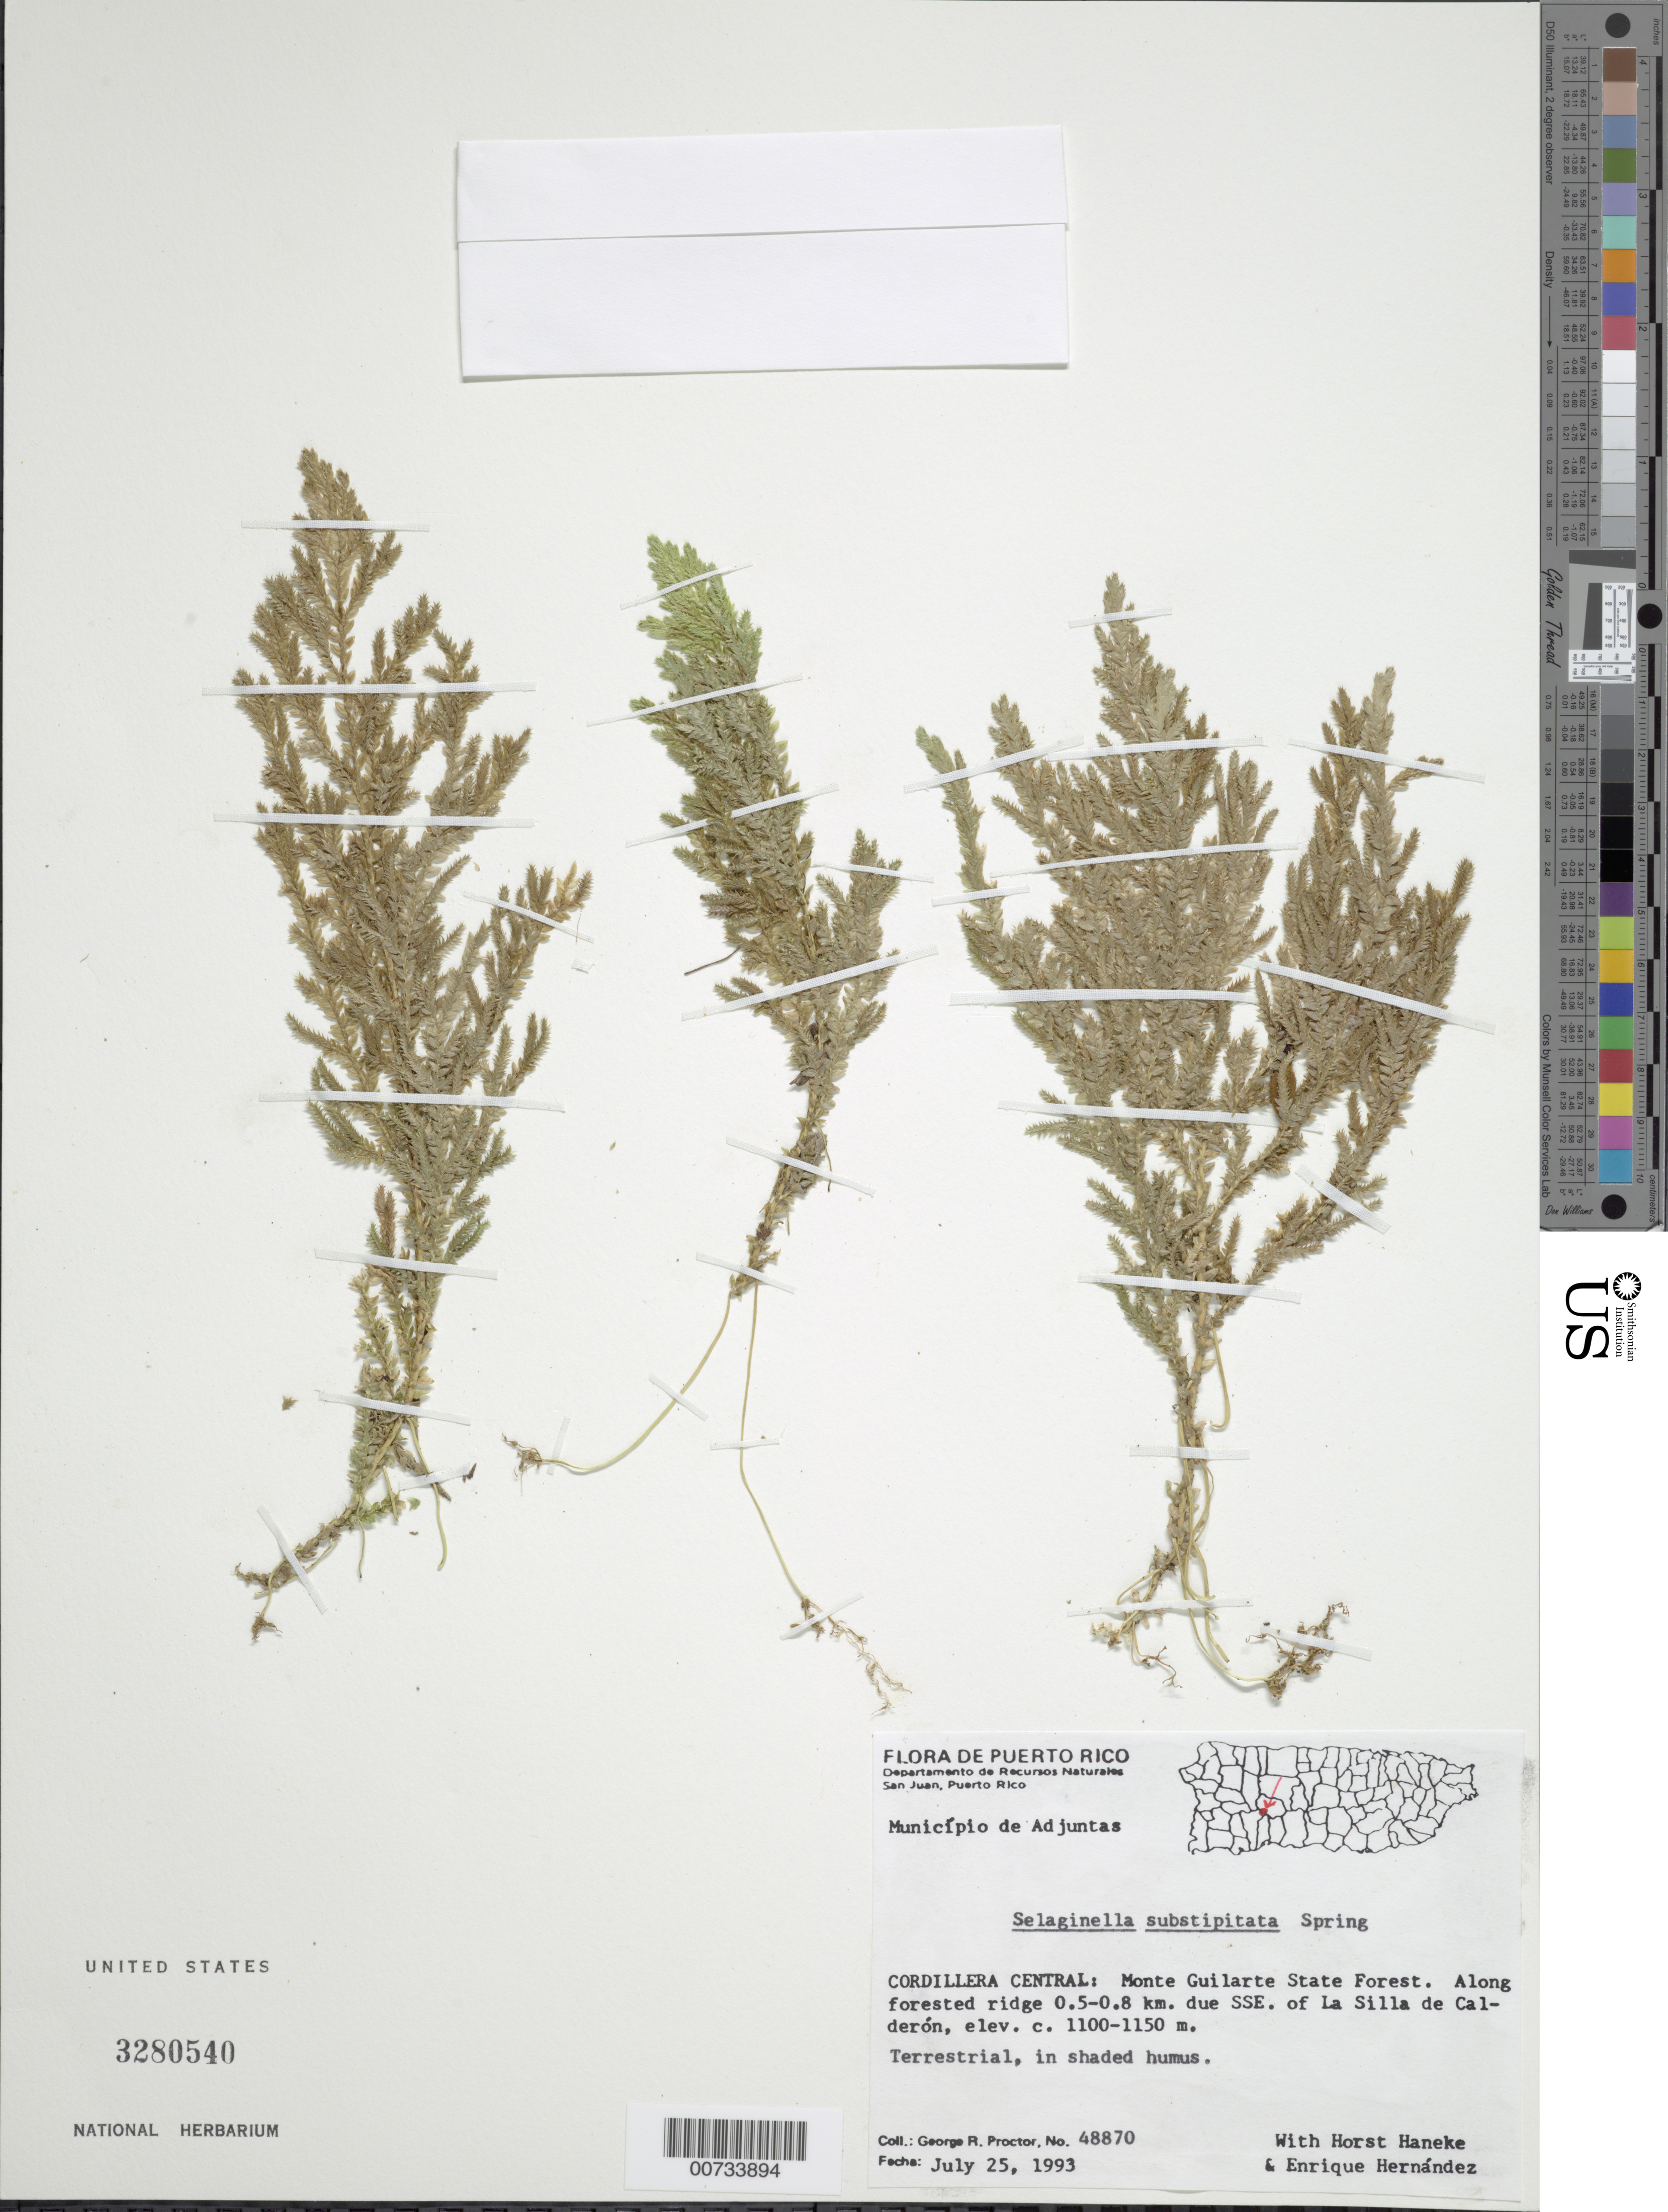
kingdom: Plantae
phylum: Tracheophyta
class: Lycopodiopsida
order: Selaginellales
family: Selaginellaceae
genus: Selaginella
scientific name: Selaginella substipitata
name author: Spring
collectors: G. R. Proctor, H. Haneke & E. Hernández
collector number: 48870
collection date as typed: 25 Jul 1993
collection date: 1993-07-25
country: Puerto Rico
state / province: Adjuntas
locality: Mun. Adjuntas: Cordillera Central, Monte Guilarte State Forest, SSE of La Silla de Calderón.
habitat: Forested ridge in shaded humus; terrestrial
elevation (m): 1100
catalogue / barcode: US 3280540